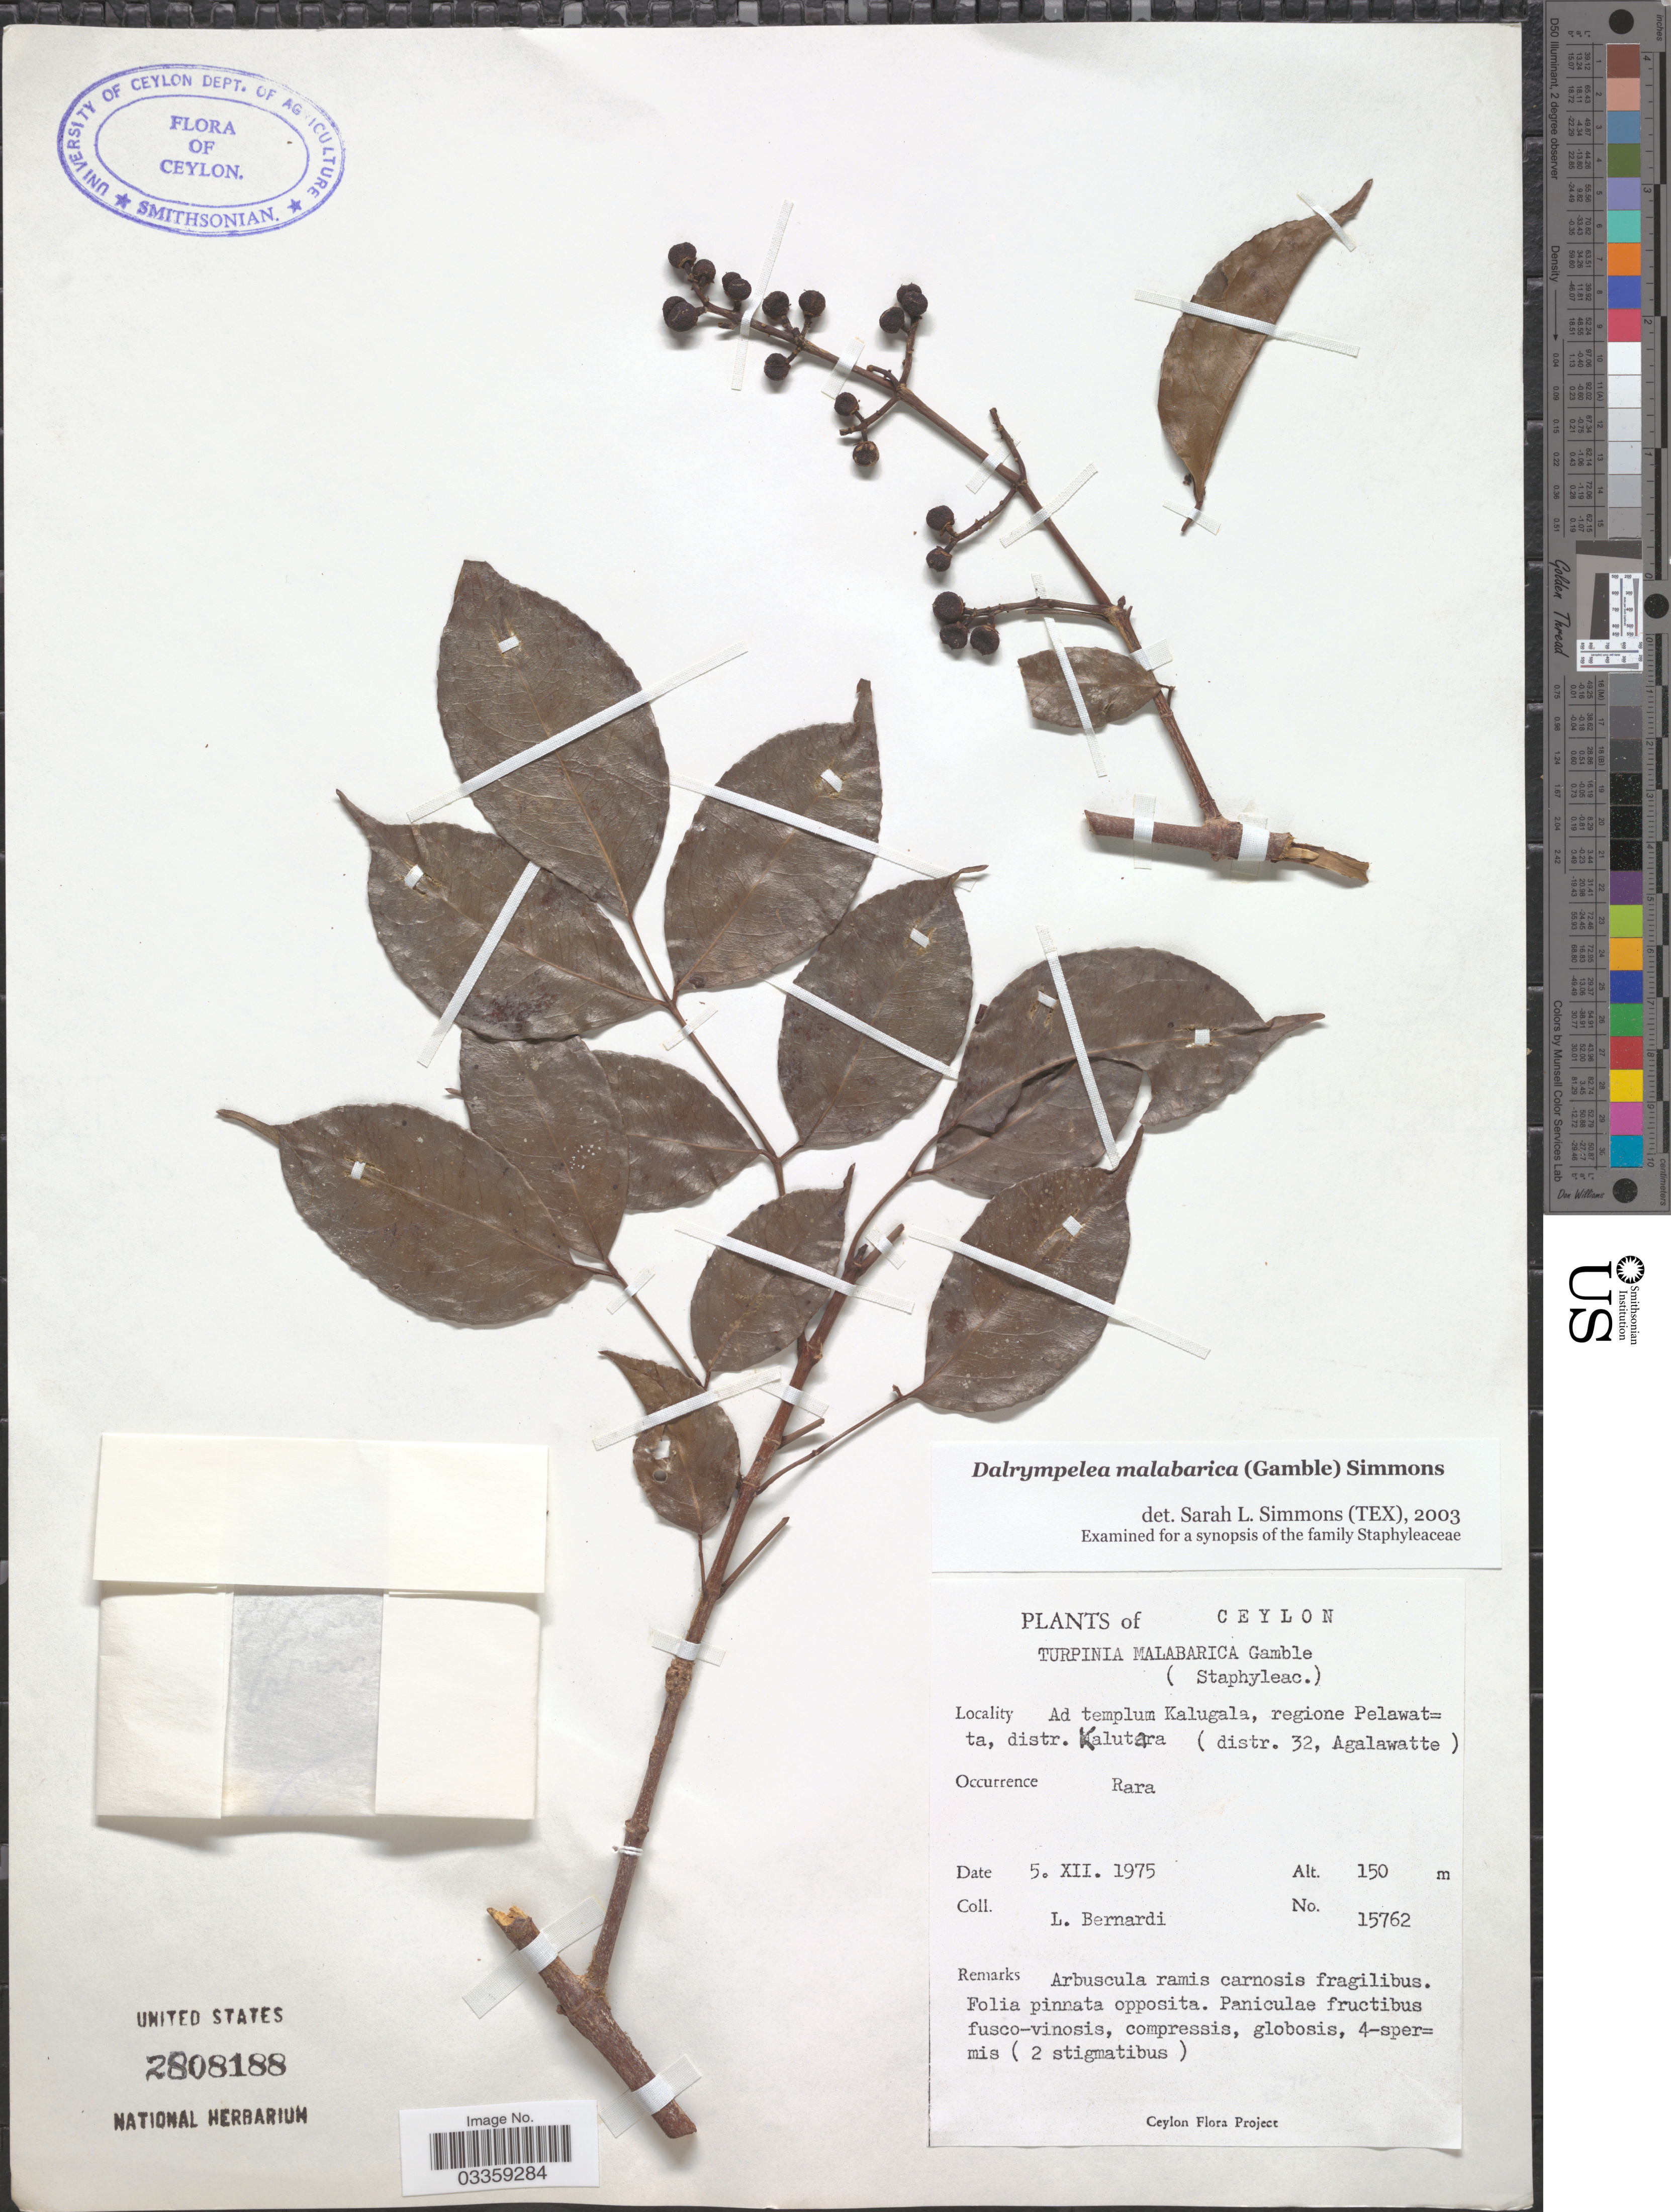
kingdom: Plantae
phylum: Tracheophyta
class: Magnoliopsida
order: Crossosomatales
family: Staphyleaceae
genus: Turpinia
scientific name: Turpinia malabarica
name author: Gamble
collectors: L. Bernardi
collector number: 15762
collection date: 1975-12-05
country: Sri Lanka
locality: Ceylon, Ad templum Kalugala, regione Pelawatta, distr. Kalutara (distr. 32, Angalawatte).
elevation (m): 150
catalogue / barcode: US 2808188